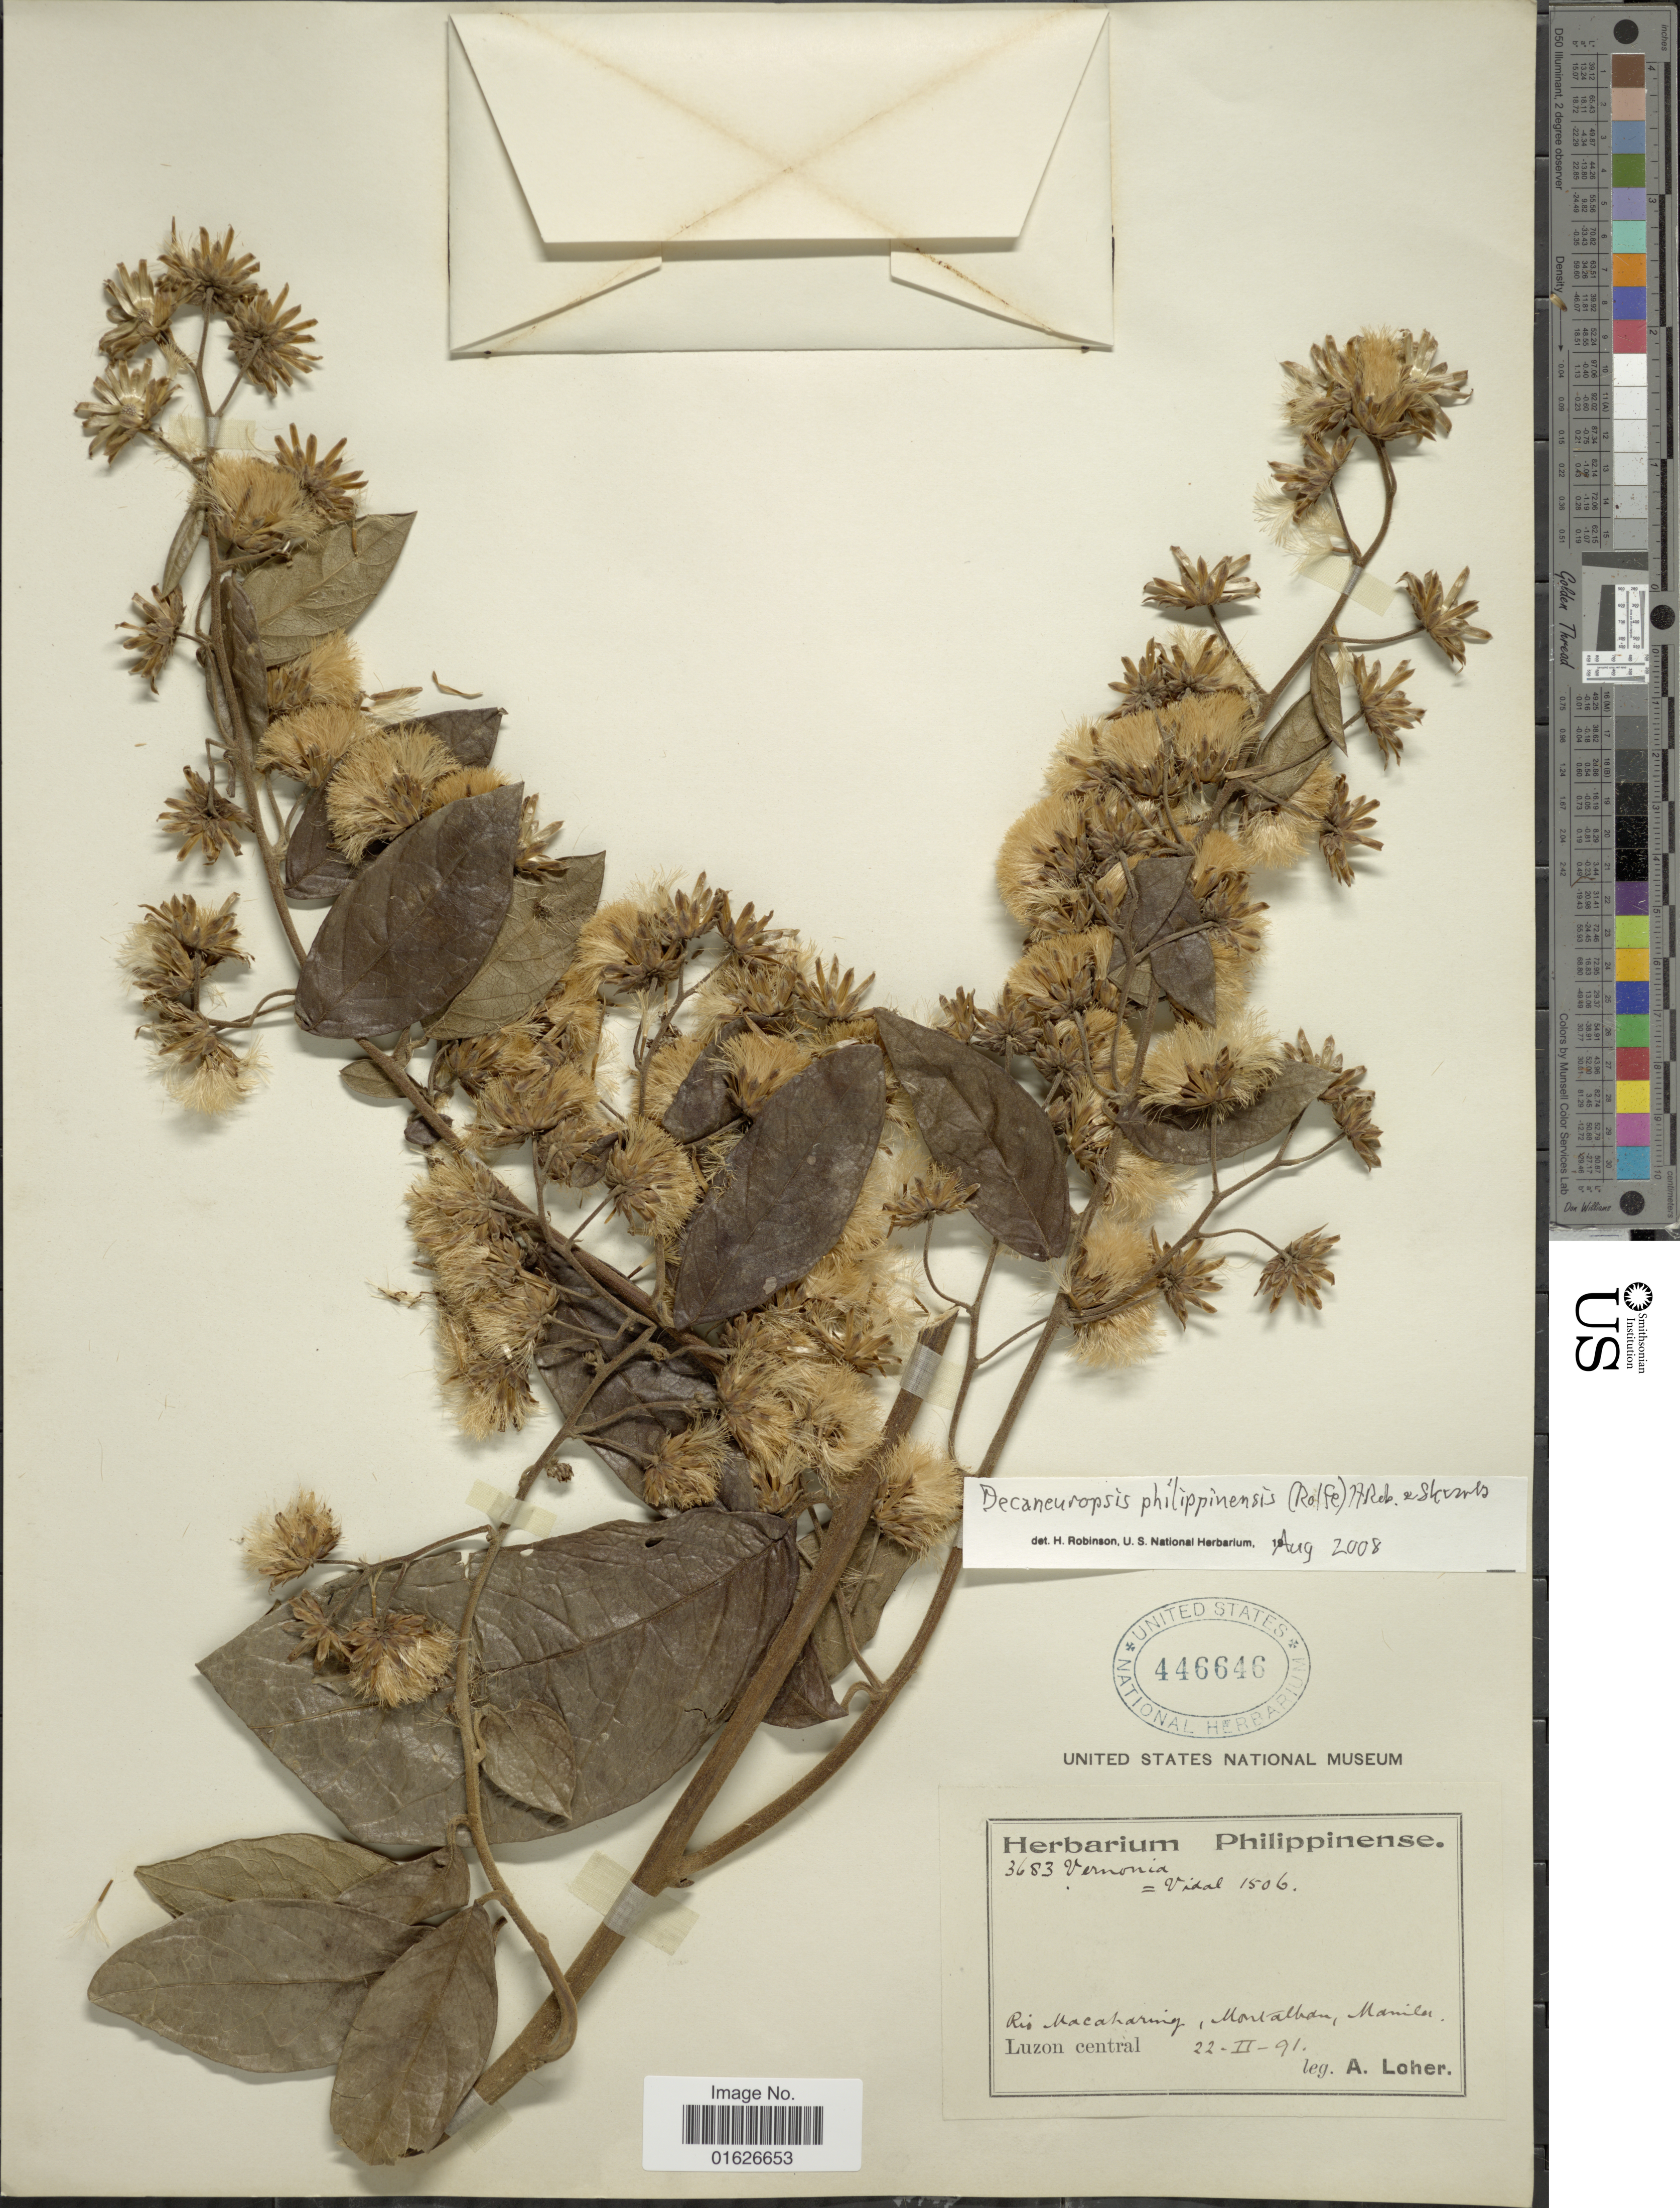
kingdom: Plantae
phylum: Tracheophyta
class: Magnoliopsida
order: Asterales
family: Asteraceae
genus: Decaneuropsis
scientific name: Decaneuropsis philippinensis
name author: (Rolfe) H. Rob. & Skvarla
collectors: A. Loher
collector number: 3683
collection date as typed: Transcribed d/m/y: 22/2/91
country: Philippines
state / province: Central Luzon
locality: Rio Macaharing, Montalban, Manila.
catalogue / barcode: US 446646